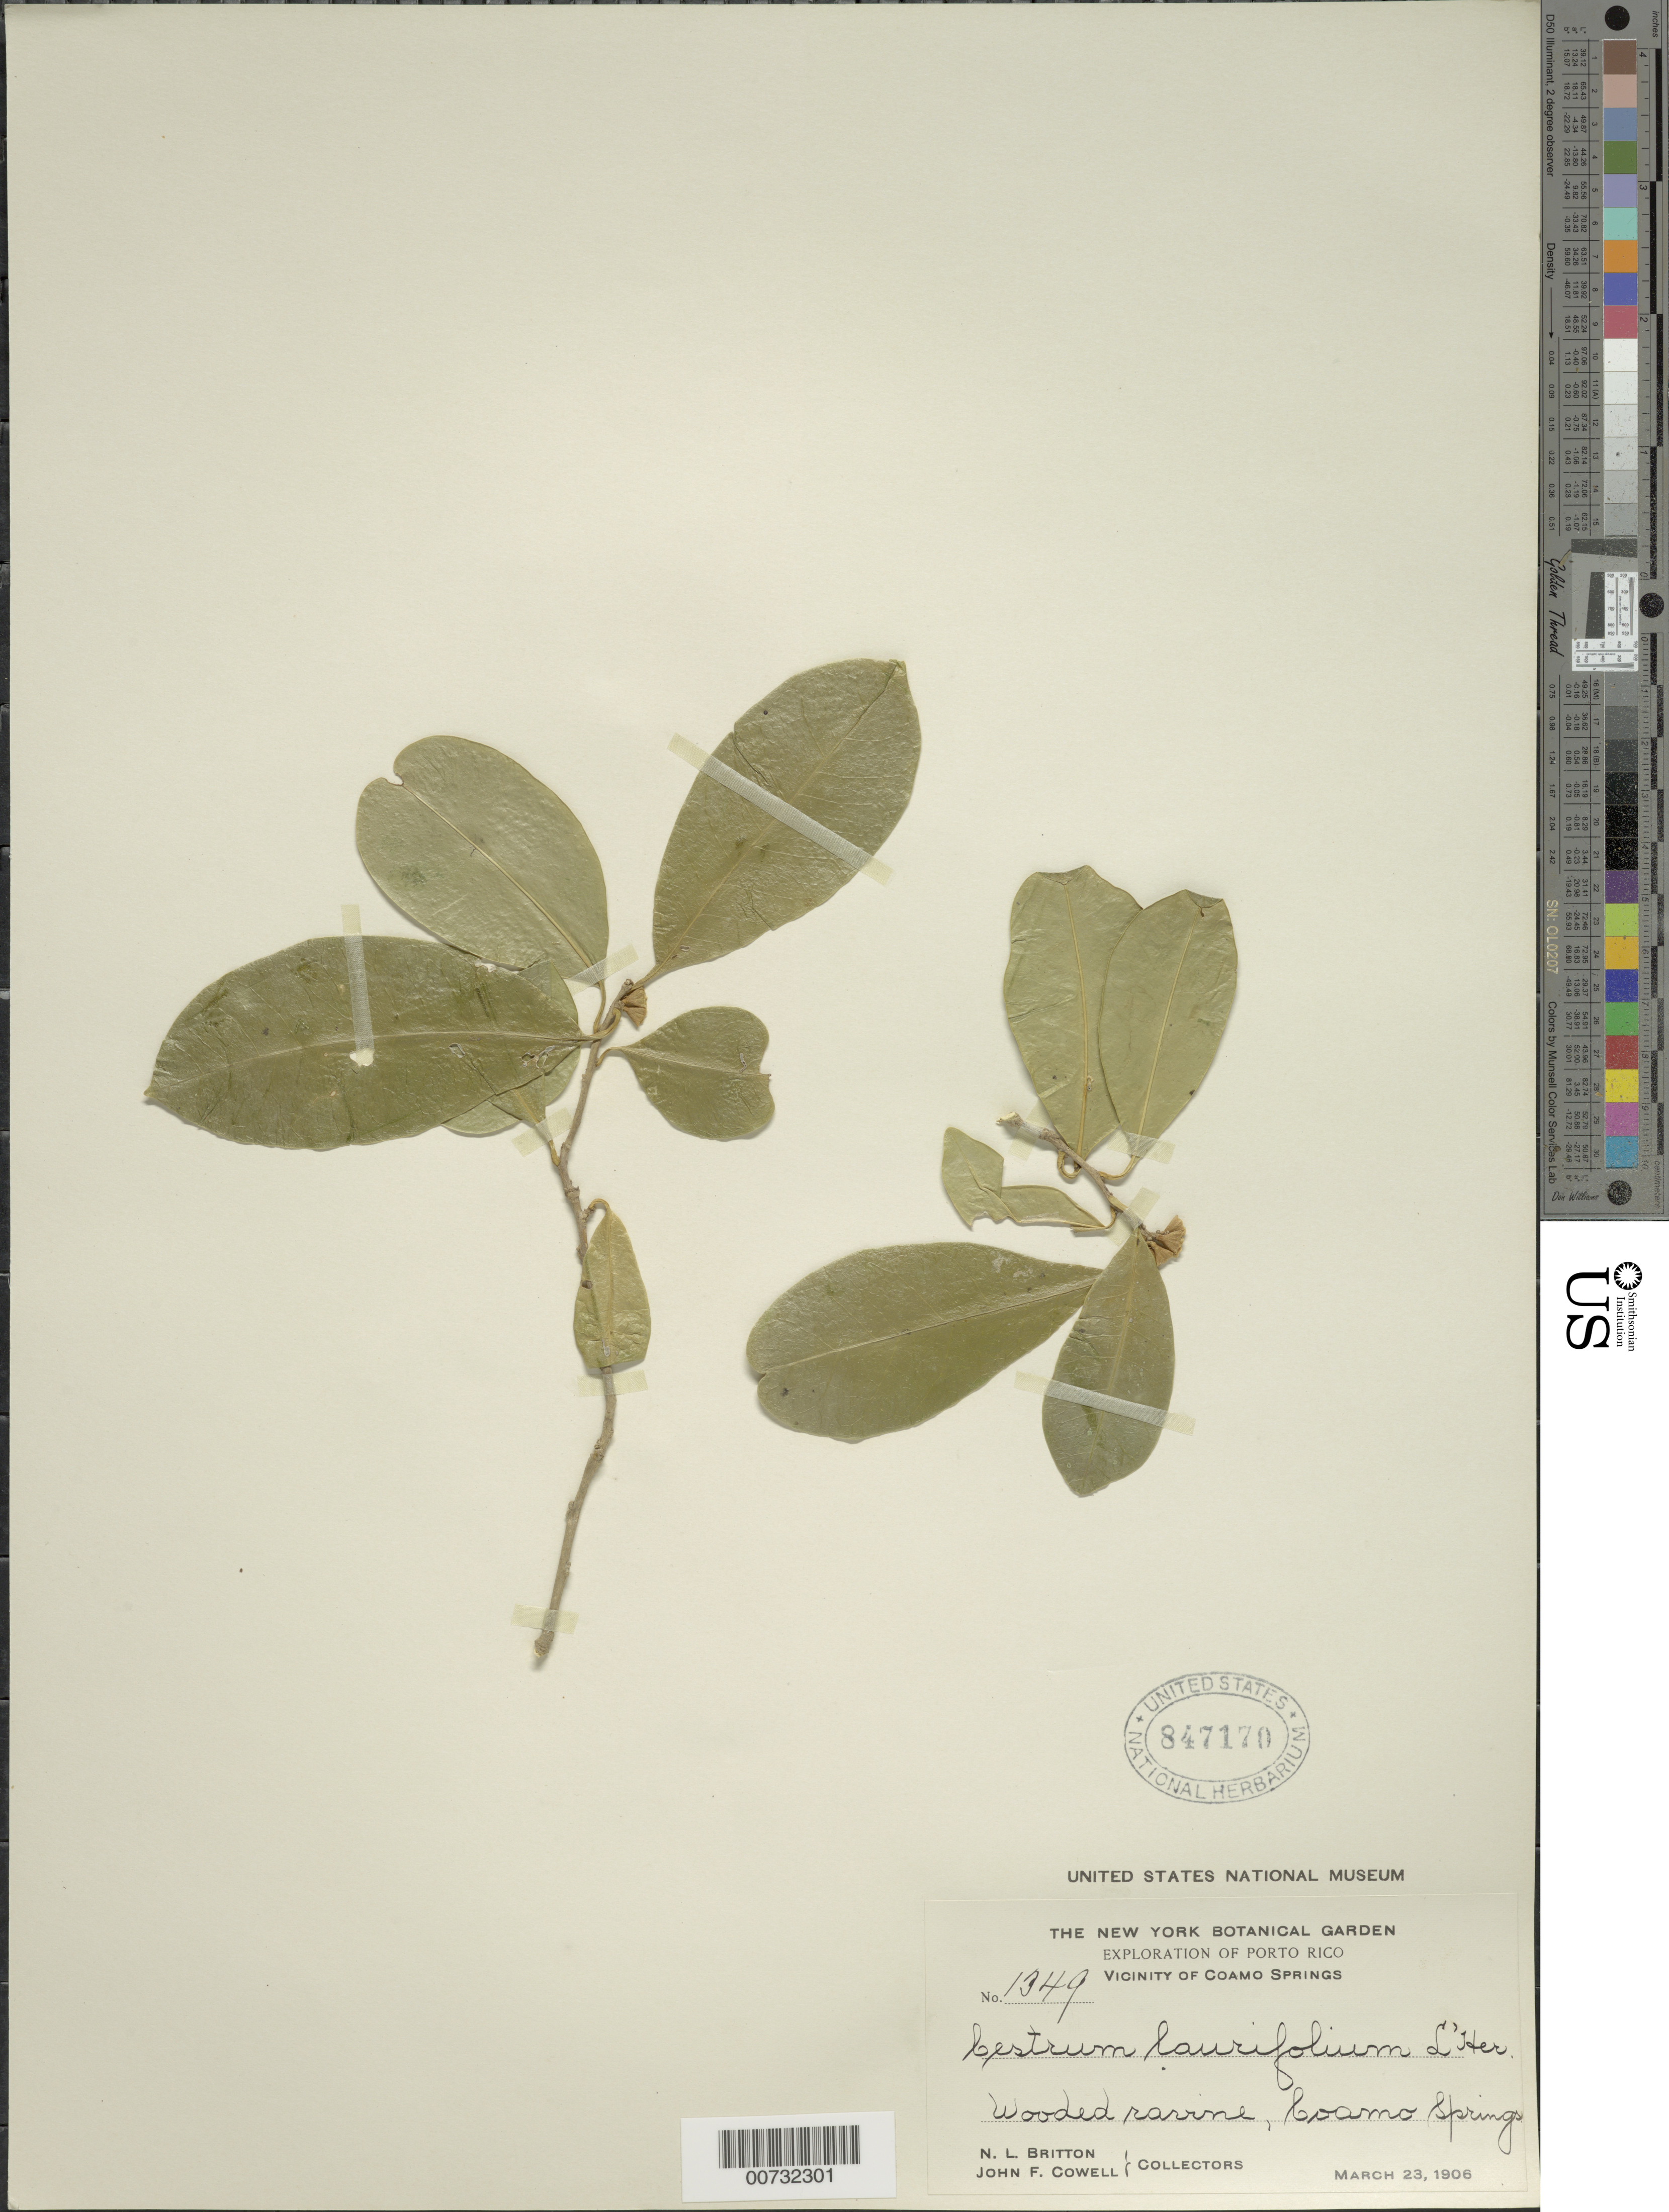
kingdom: Plantae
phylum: Tracheophyta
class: Magnoliopsida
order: Solanales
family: Solanaceae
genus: Cestrum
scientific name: Cestrum laurifolium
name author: L'Hér.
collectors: N. Britton & J. F. Cowell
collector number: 1349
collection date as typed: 23 Mar 1906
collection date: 1906-03-23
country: Puerto Rico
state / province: Coamo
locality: Coamo Springs, vic of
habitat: Wooded ravine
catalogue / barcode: US 847170